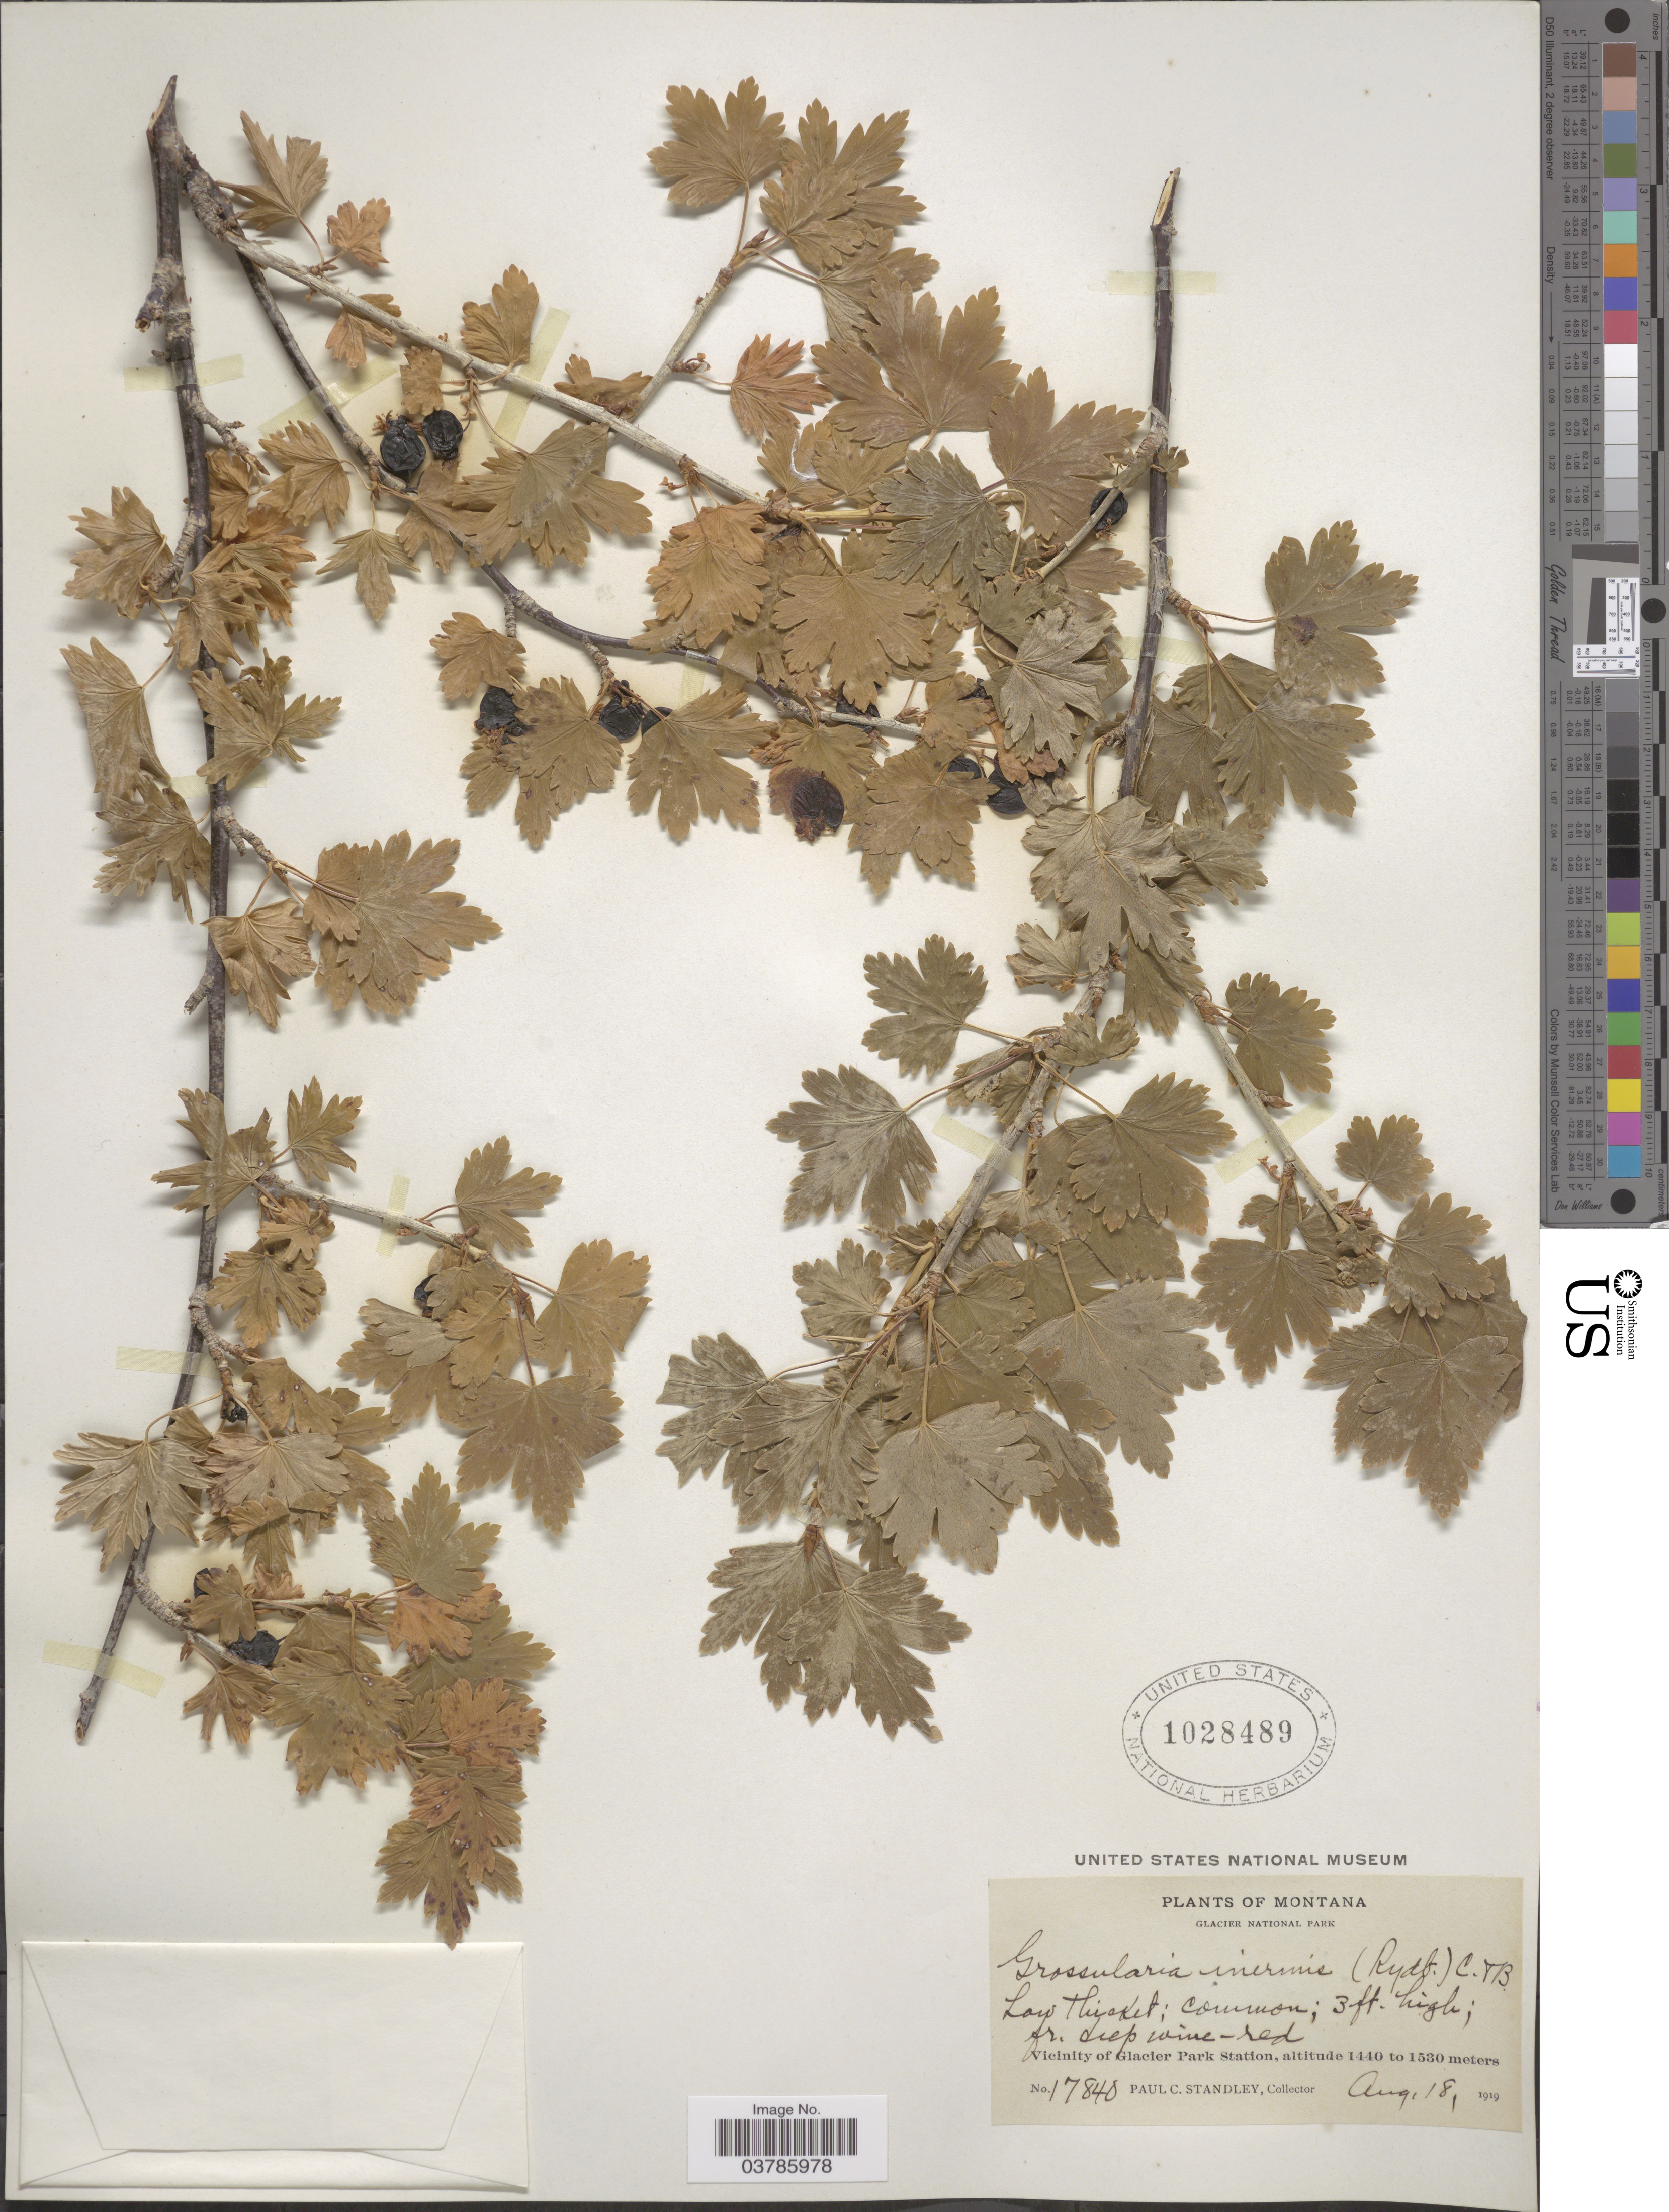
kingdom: Plantae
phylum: Tracheophyta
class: Magnoliopsida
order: Saxifragales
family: Grossulariaceae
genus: Ribes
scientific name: Ribes inerme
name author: Rydb.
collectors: P. C. Standley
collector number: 17840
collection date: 1919-08-18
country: United States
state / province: Montana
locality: Glacier National Park. Vicinity of Glacier Park Station.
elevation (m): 1440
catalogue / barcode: US 1028489